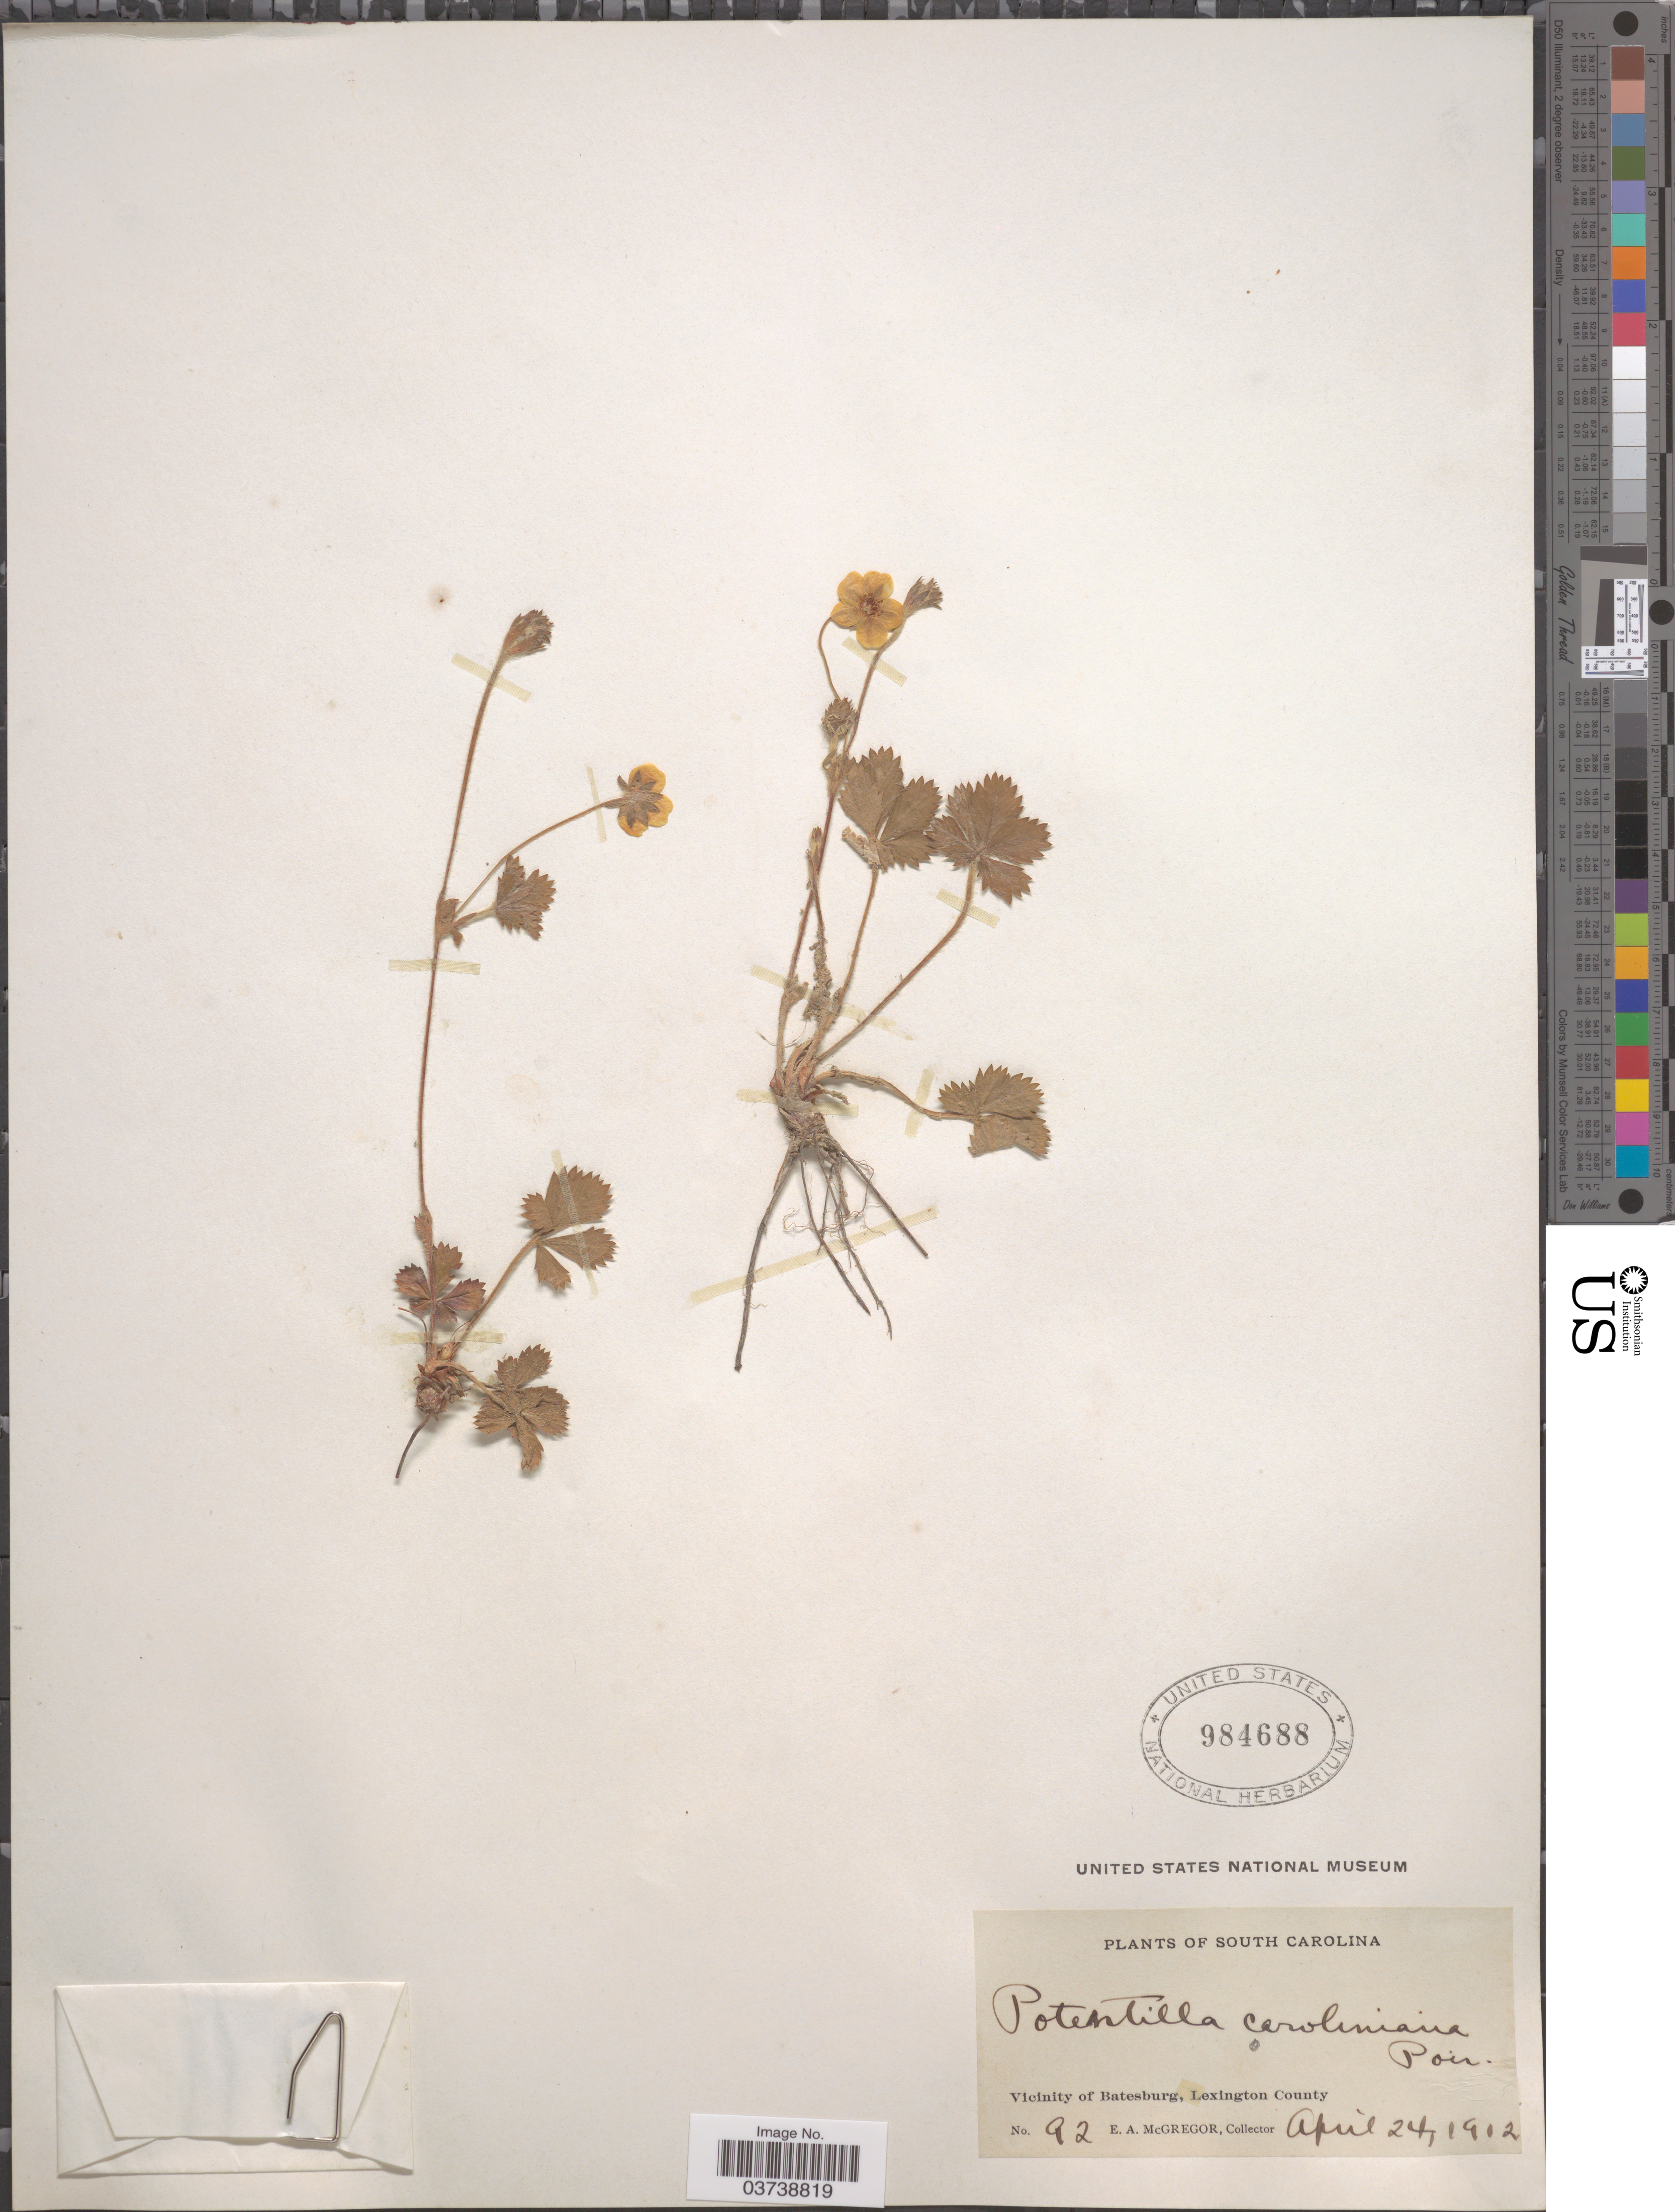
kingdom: Plantae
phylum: Tracheophyta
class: Magnoliopsida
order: Rosales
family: Rosaceae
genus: Potentilla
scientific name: Potentilla caroliniana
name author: Poir.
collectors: E. A. McGregor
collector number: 92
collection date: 1912-04-24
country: United States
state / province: South Carolina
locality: Vicinity of Batesburg, Lexington County.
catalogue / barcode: US 984688